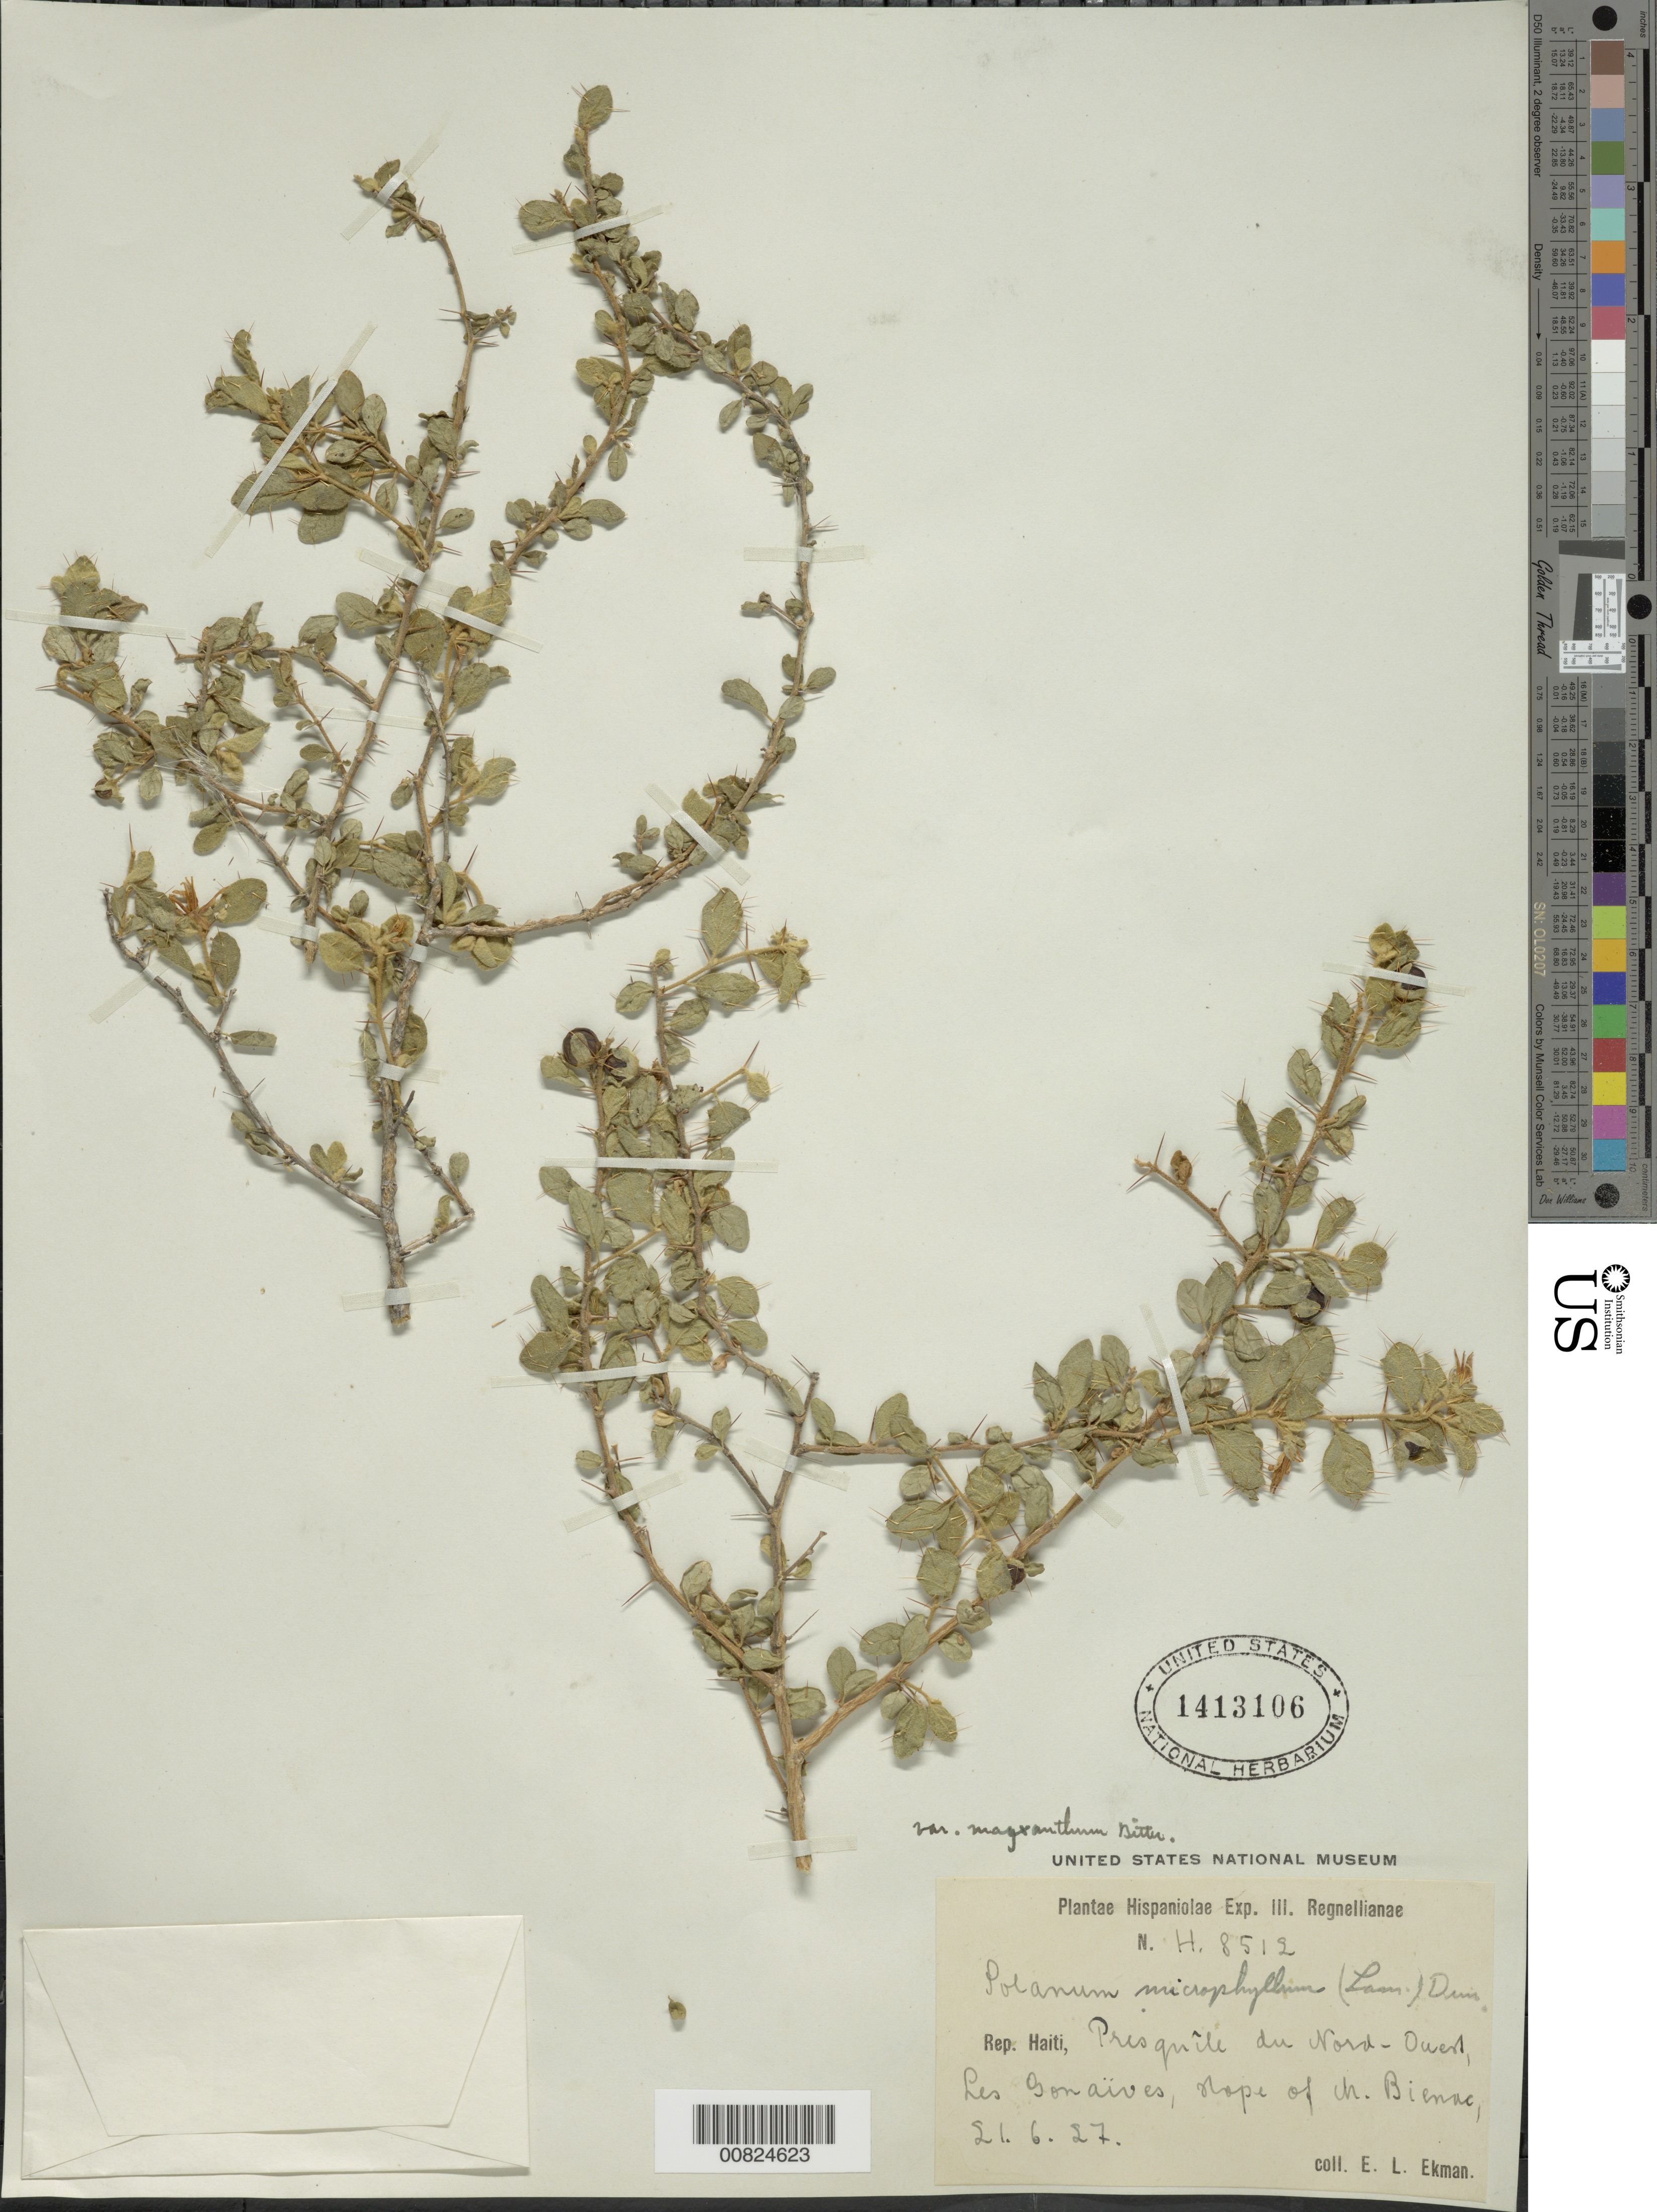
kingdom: Plantae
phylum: Tracheophyta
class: Magnoliopsida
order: Solanales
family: Solanaceae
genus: Solanum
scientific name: Solanum microphyllum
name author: Hawkes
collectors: E. L. Ekman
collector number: H 8512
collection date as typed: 21 Jun 1927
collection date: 1927-06-21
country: Haiti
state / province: Nord-Ouest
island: Hispaniola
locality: Les Gonaïves, slope of M. Bienue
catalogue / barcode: US 1413106